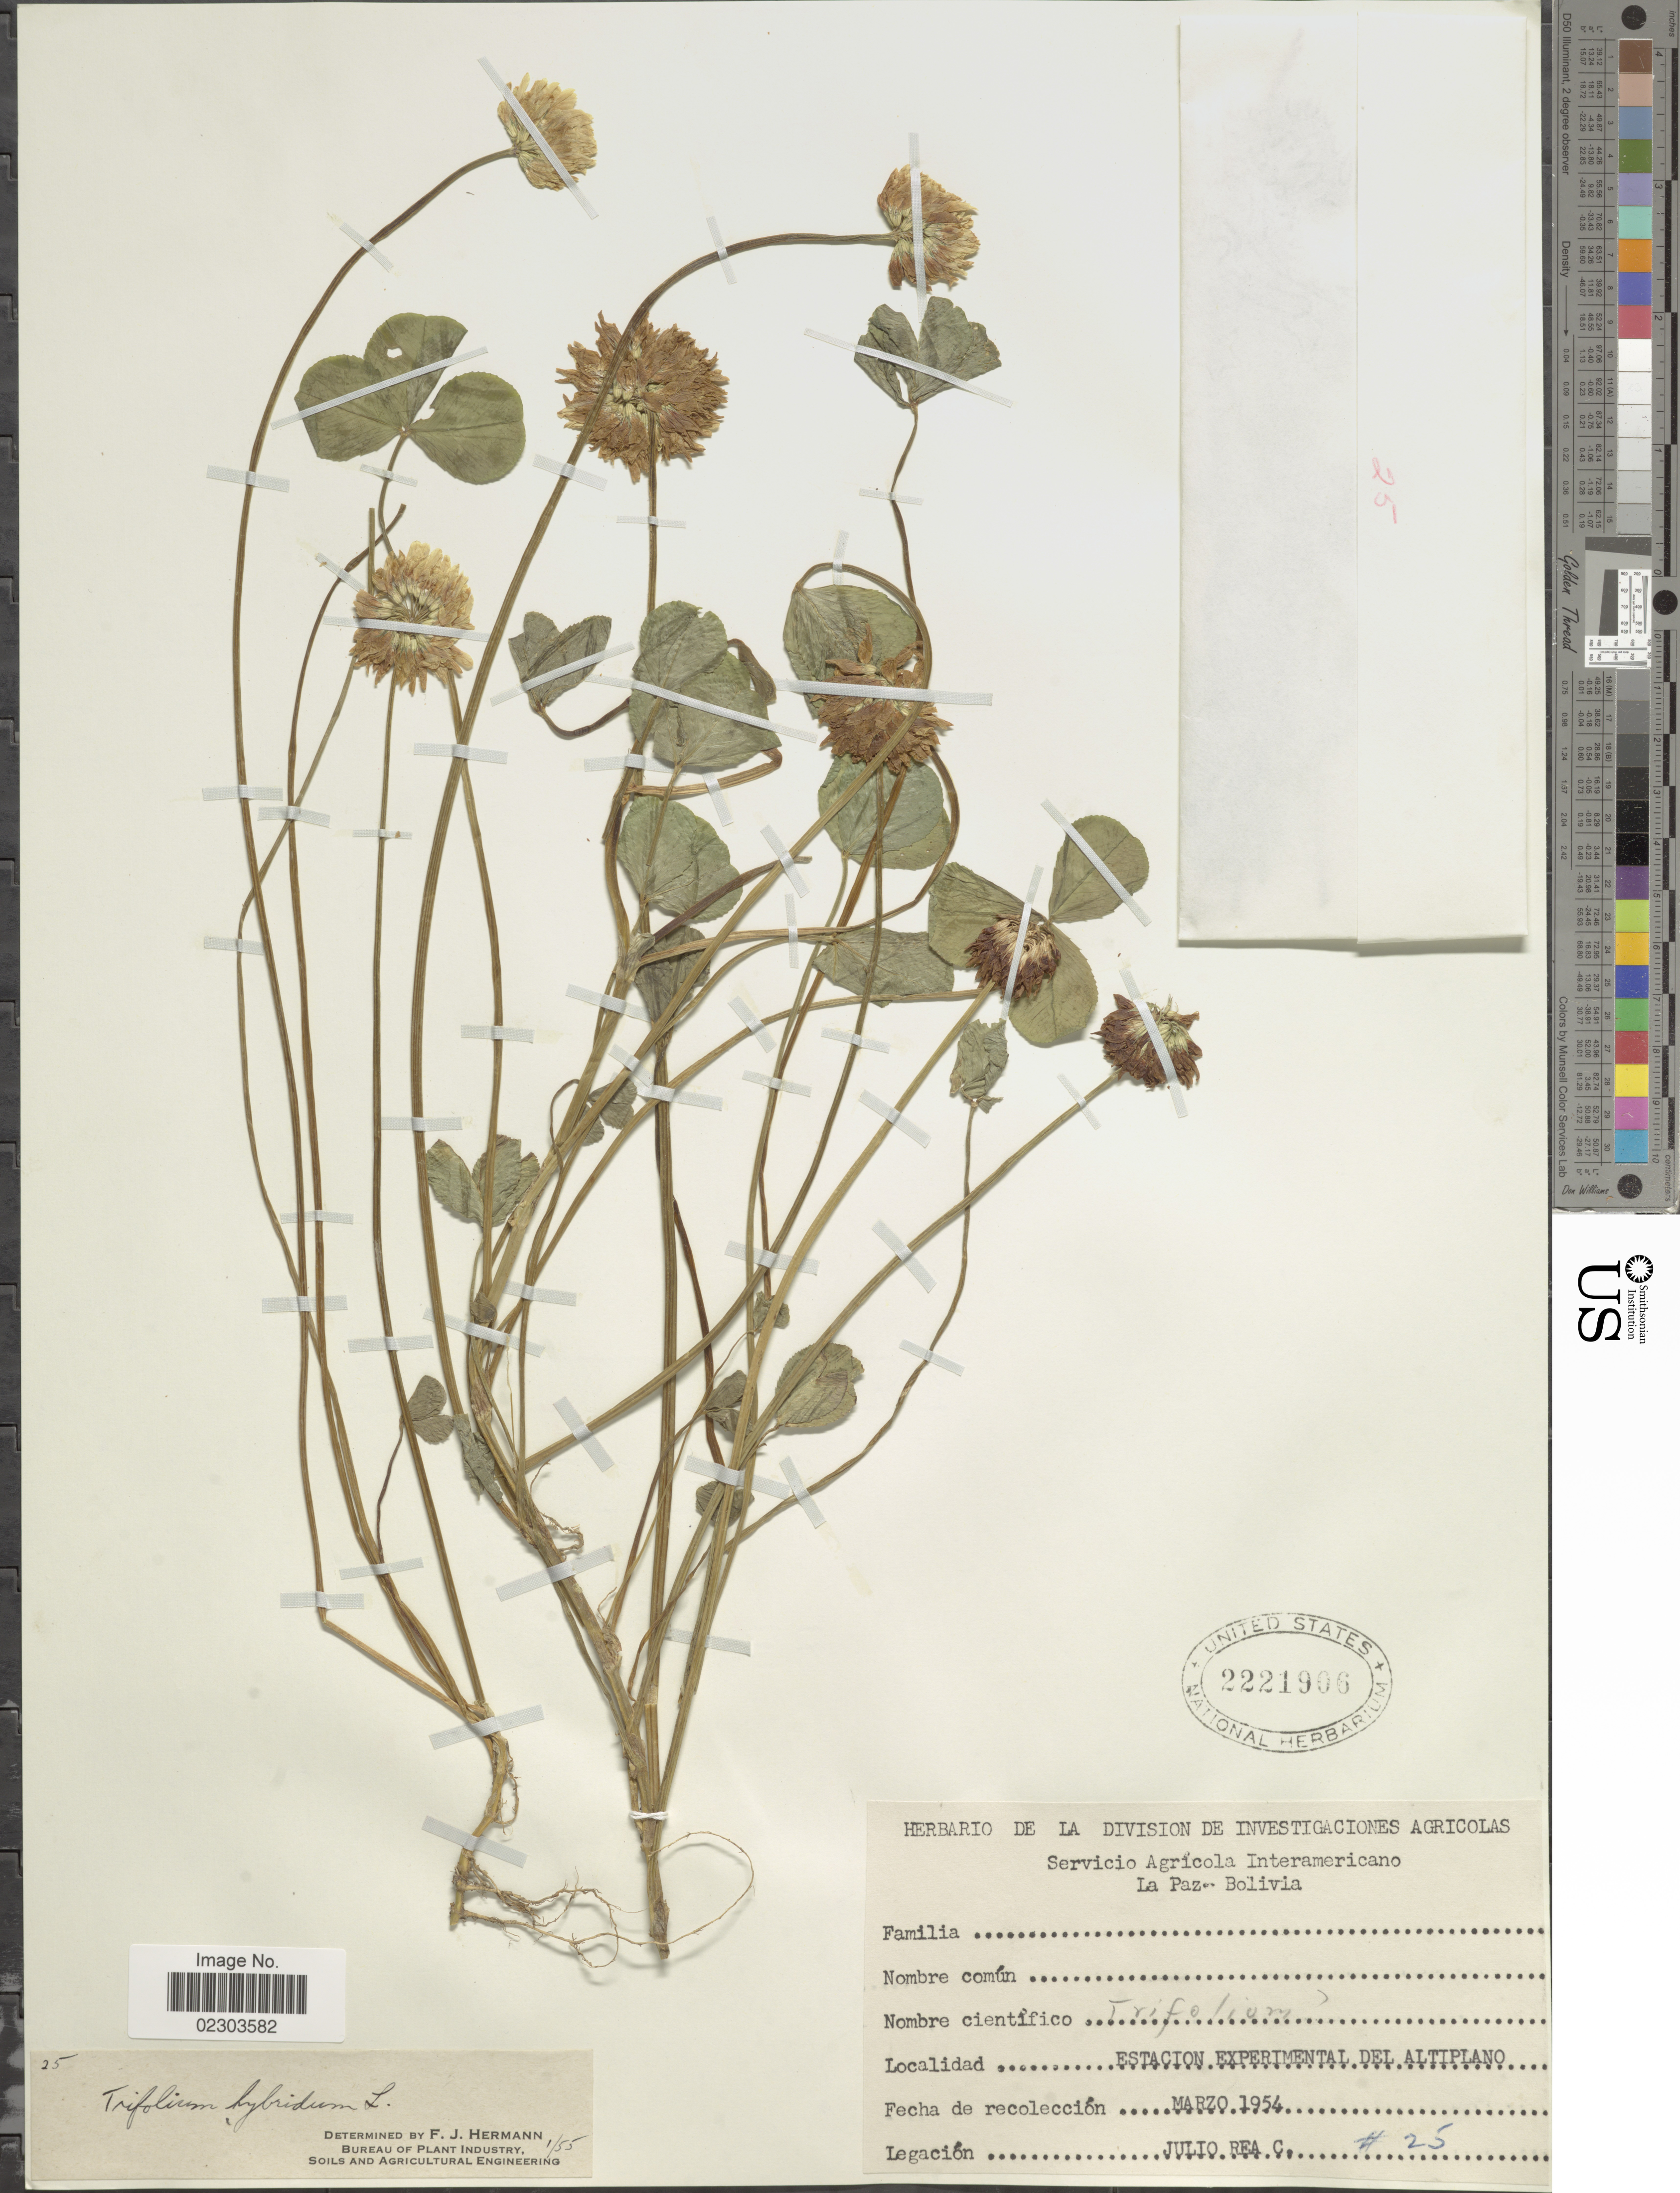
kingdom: Plantae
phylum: Tracheophyta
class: Magnoliopsida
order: Fabales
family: Fabaceae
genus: Trifolium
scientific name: Trifolium hybridum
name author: L.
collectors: J. Rea C.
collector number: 25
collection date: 1954-03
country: Bolivia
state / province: La Paz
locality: Estacion Experimental Del Altiplano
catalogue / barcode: US 2221906